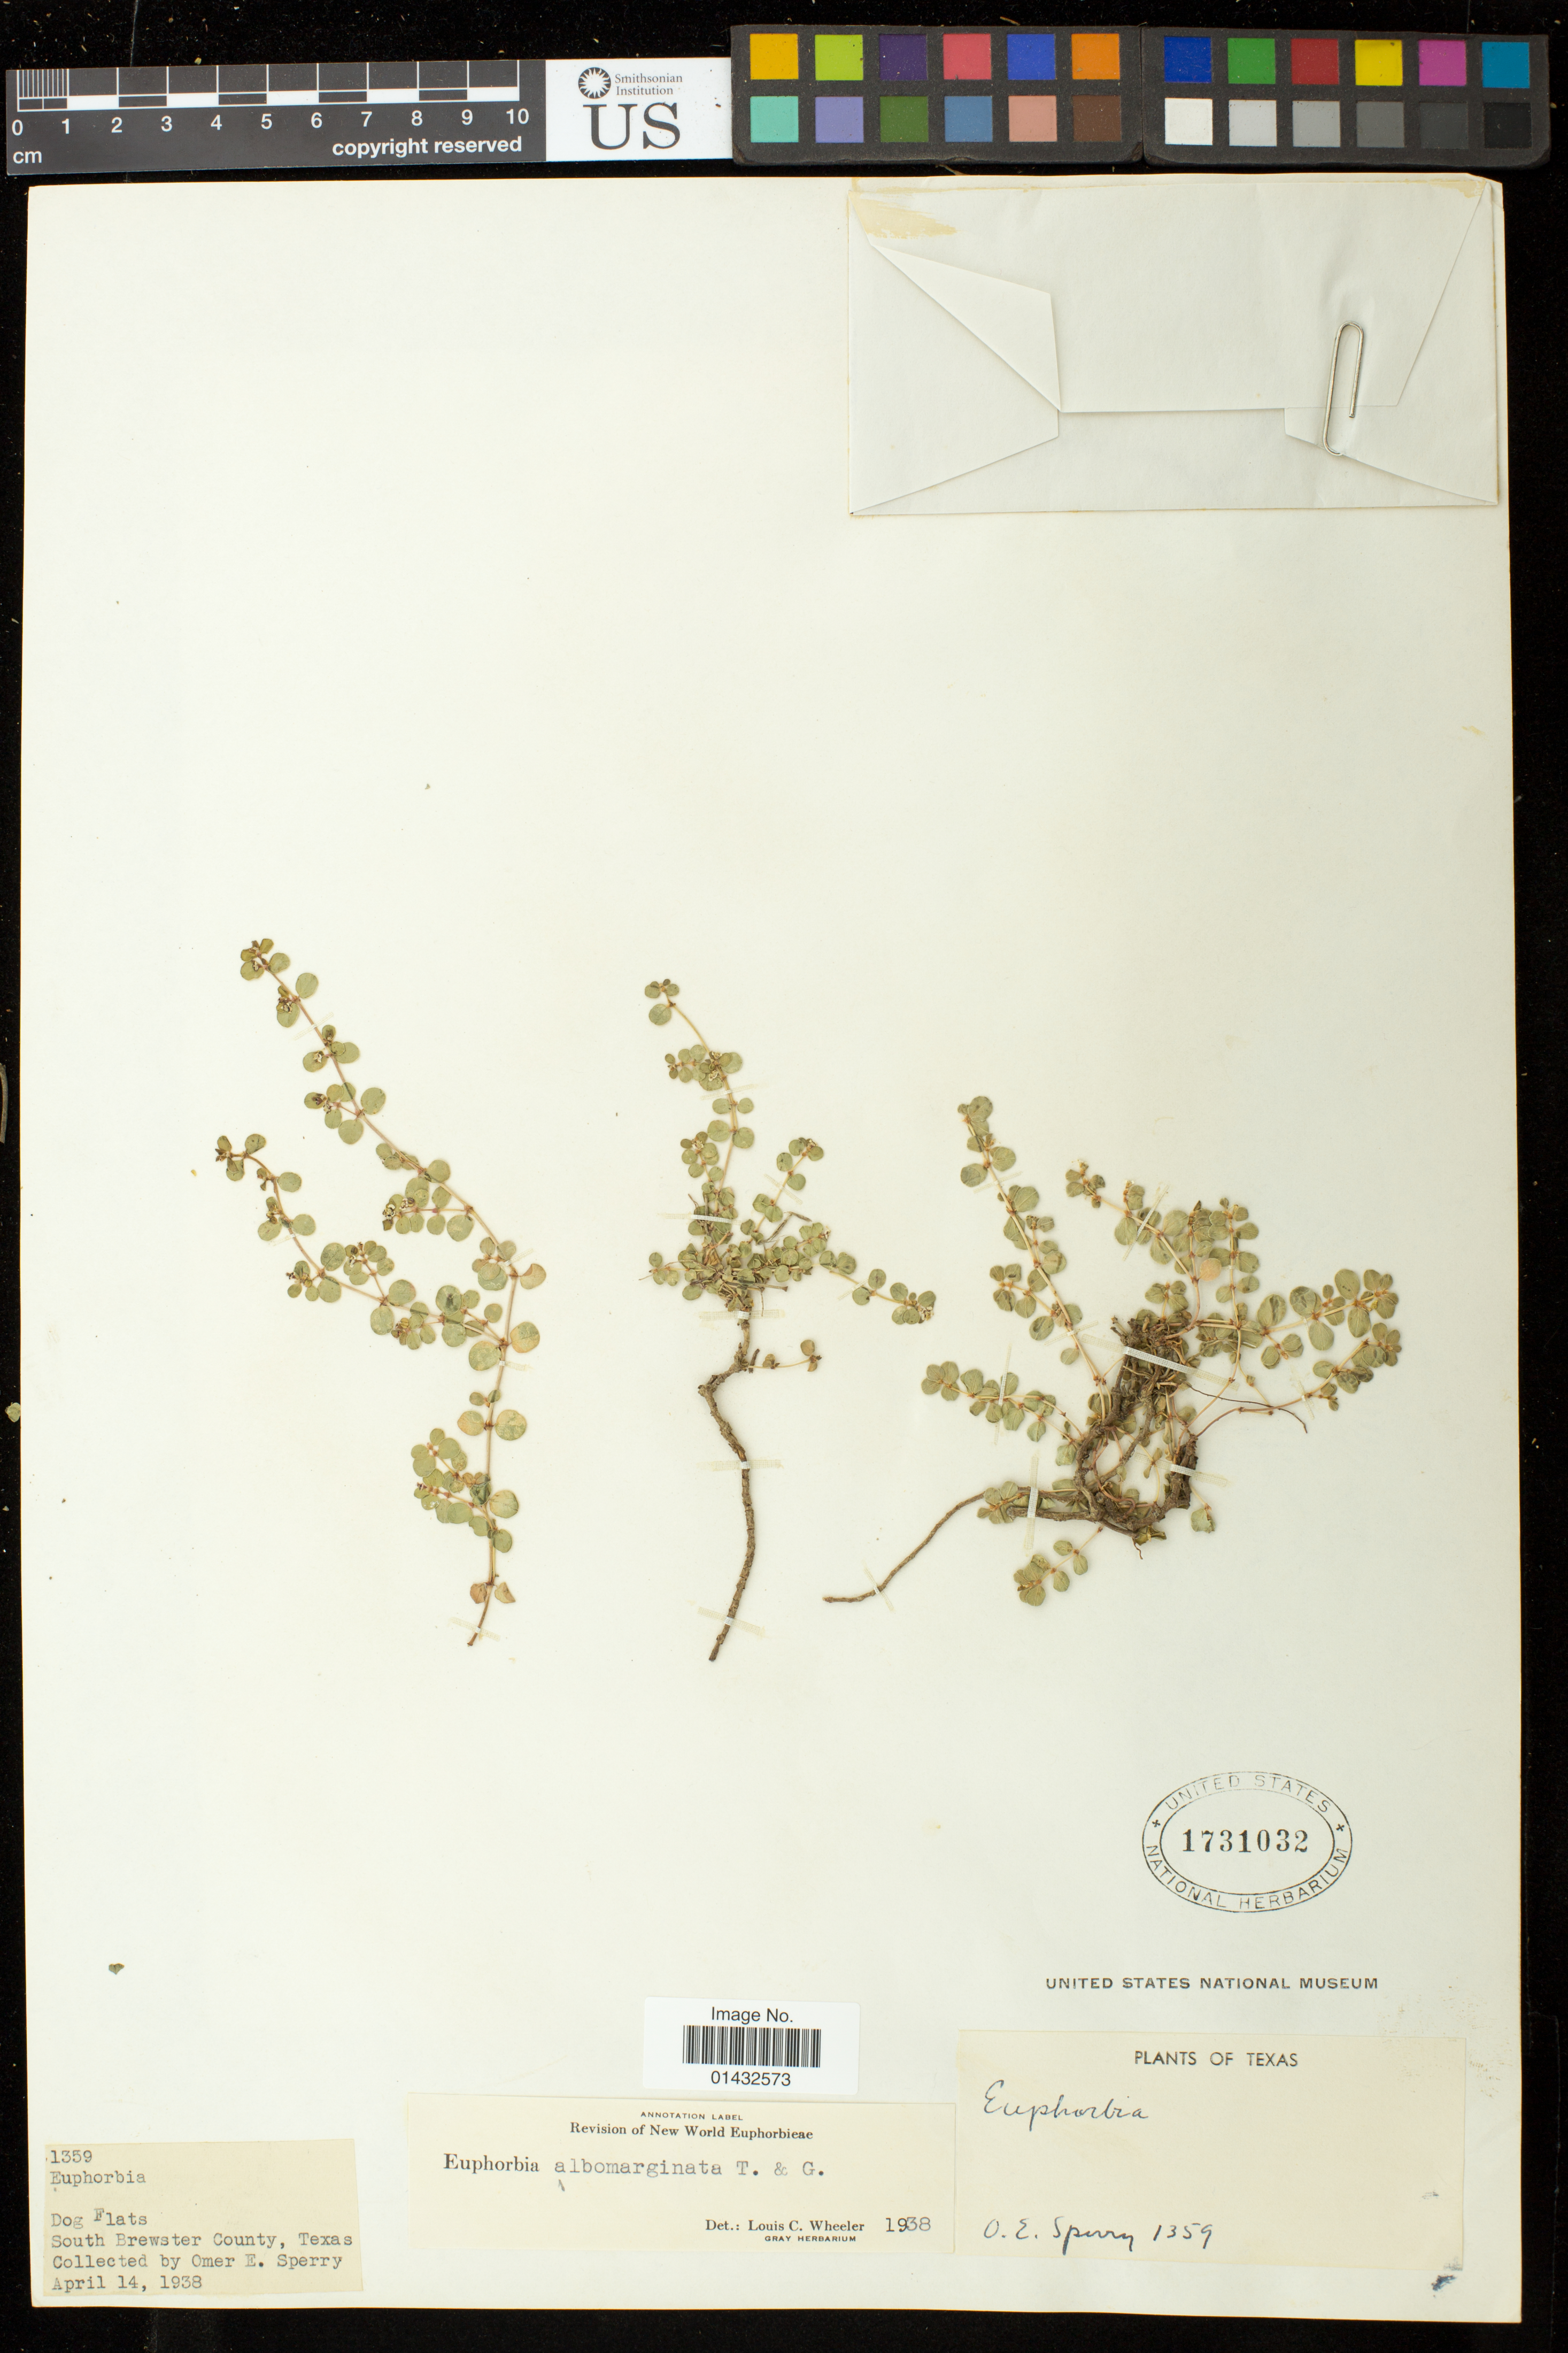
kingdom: Plantae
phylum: Tracheophyta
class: Magnoliopsida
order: Malpighiales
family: Euphorbiaceae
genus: Euphorbia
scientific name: Euphorbia albomarginata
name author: Torr. & A. Gray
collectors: O. E. Sperry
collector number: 1359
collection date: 1938-04-14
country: United States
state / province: Texas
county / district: Brewster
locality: Dog Flats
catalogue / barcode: US 1731032